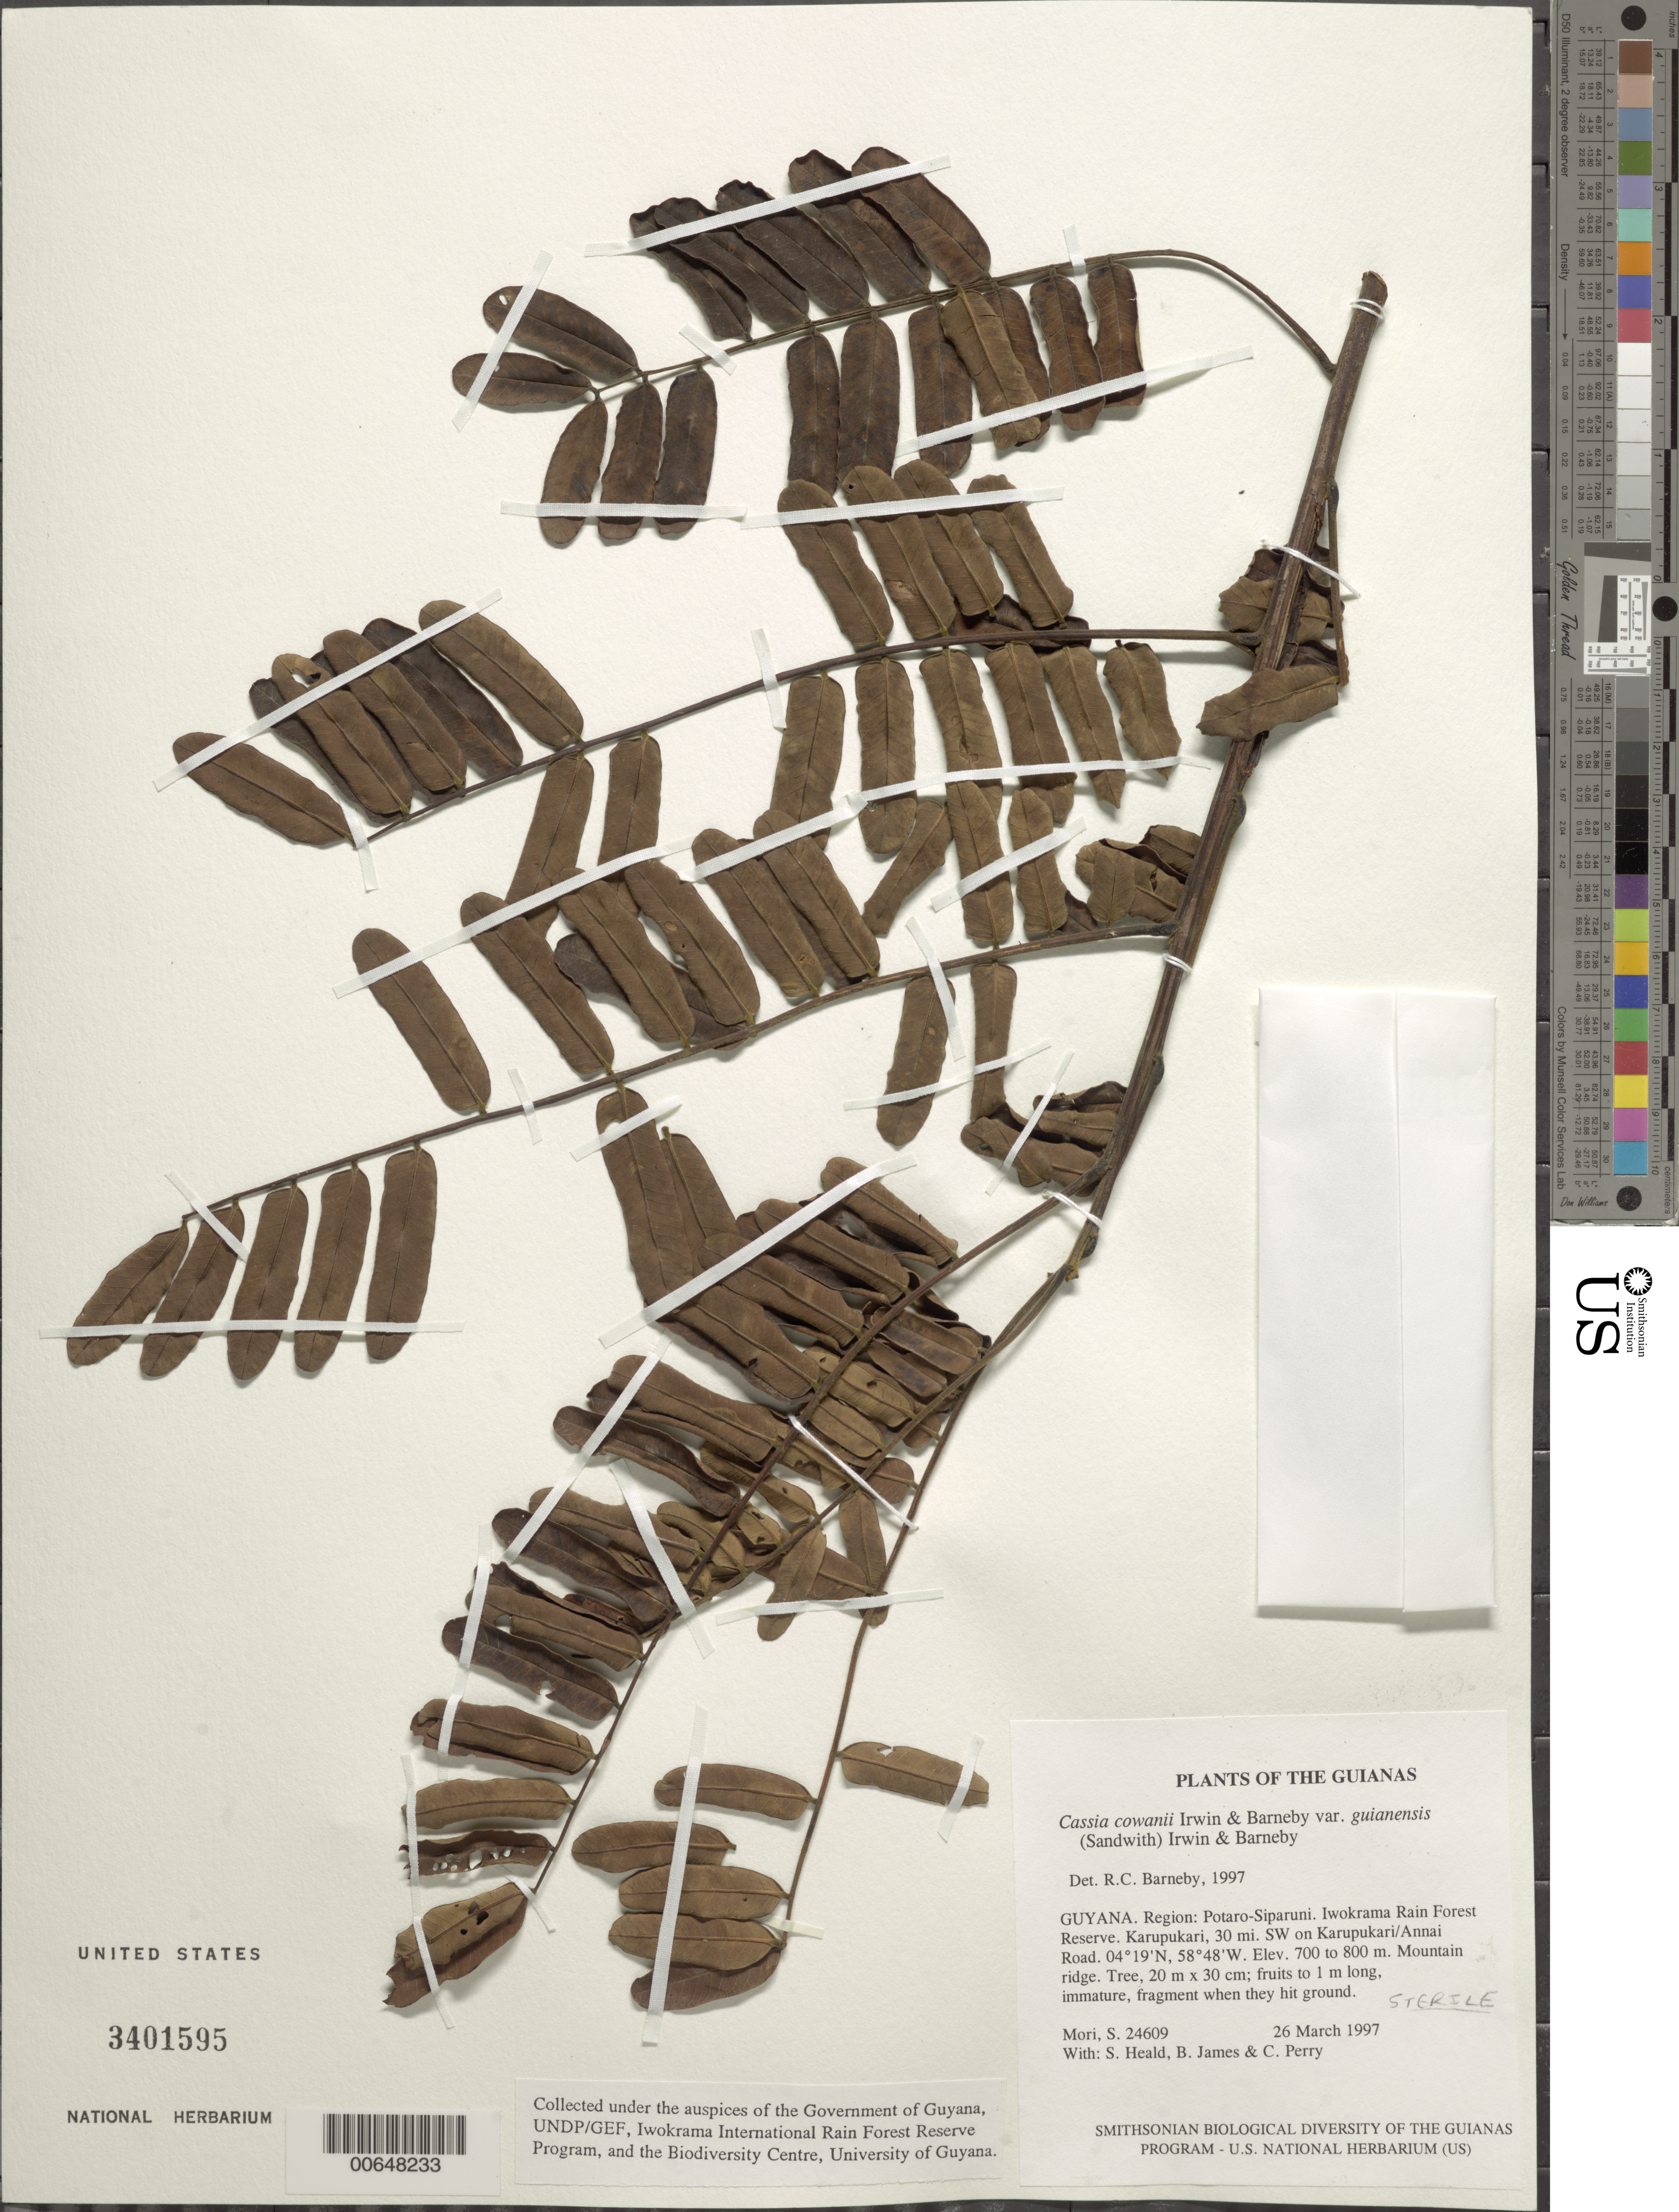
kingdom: Plantae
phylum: Tracheophyta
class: Magnoliopsida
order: Fabales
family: Fabaceae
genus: Cassia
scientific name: Cassia cowanii var. guianensis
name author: (Sandwith) H.S. Irwin & Barneby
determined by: Barneby, Rupert C., (NY)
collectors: S. Mori, S. Heald, B. James & C. Perry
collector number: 24609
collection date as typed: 26 March 1997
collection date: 1997-03-26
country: Guyana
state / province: Potaro-Siparuni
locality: Iwokrama Rain Forest Reserve. Karupukari, 30 mi. SW on Karupukari/Annai Road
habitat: Mountain ridge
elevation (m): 700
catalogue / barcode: US 3401595